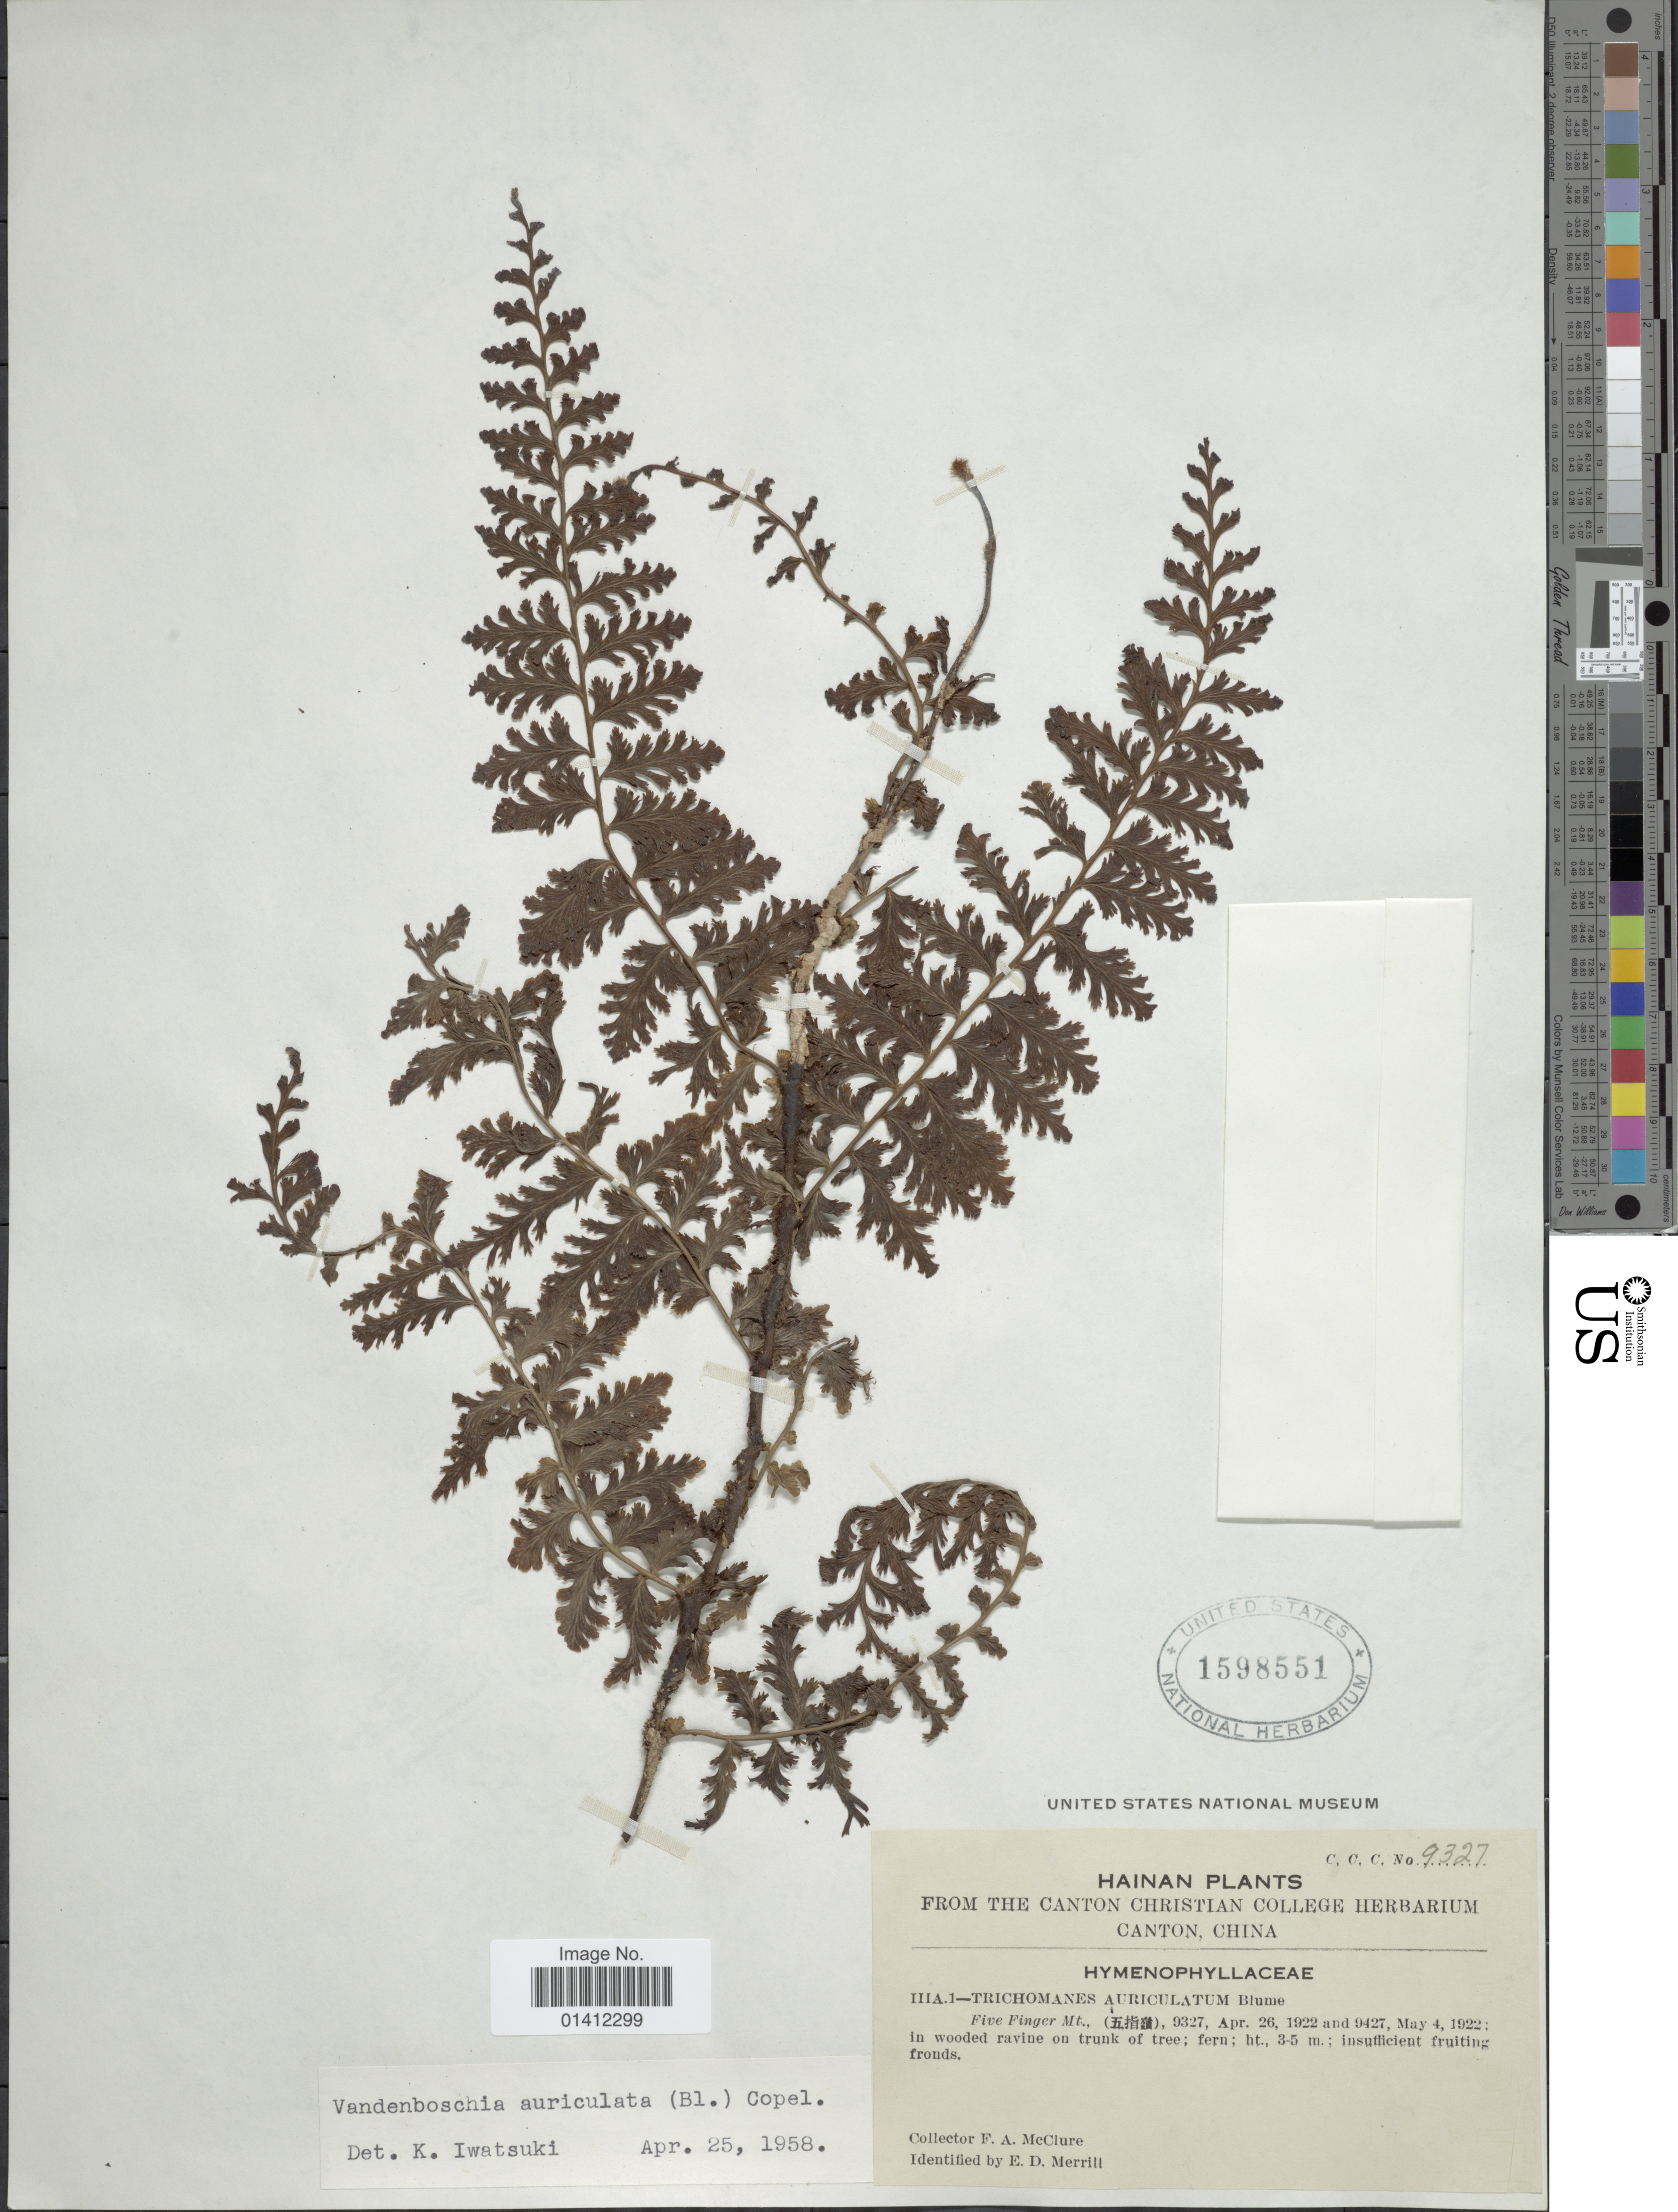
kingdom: Plantae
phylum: Tracheophyta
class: Polypodiopsida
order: Hymenophyllales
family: Hymenophyllaceae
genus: Vandenboschia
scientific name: Vandenboschia auriculata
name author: (Blume) Copel.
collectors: F. A. McClure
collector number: C.C.C. 9327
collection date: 1922-04-26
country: China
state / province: Hainan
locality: Five Finger Mt. in wooded ravine on trunk of tree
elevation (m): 3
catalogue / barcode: US 1598551